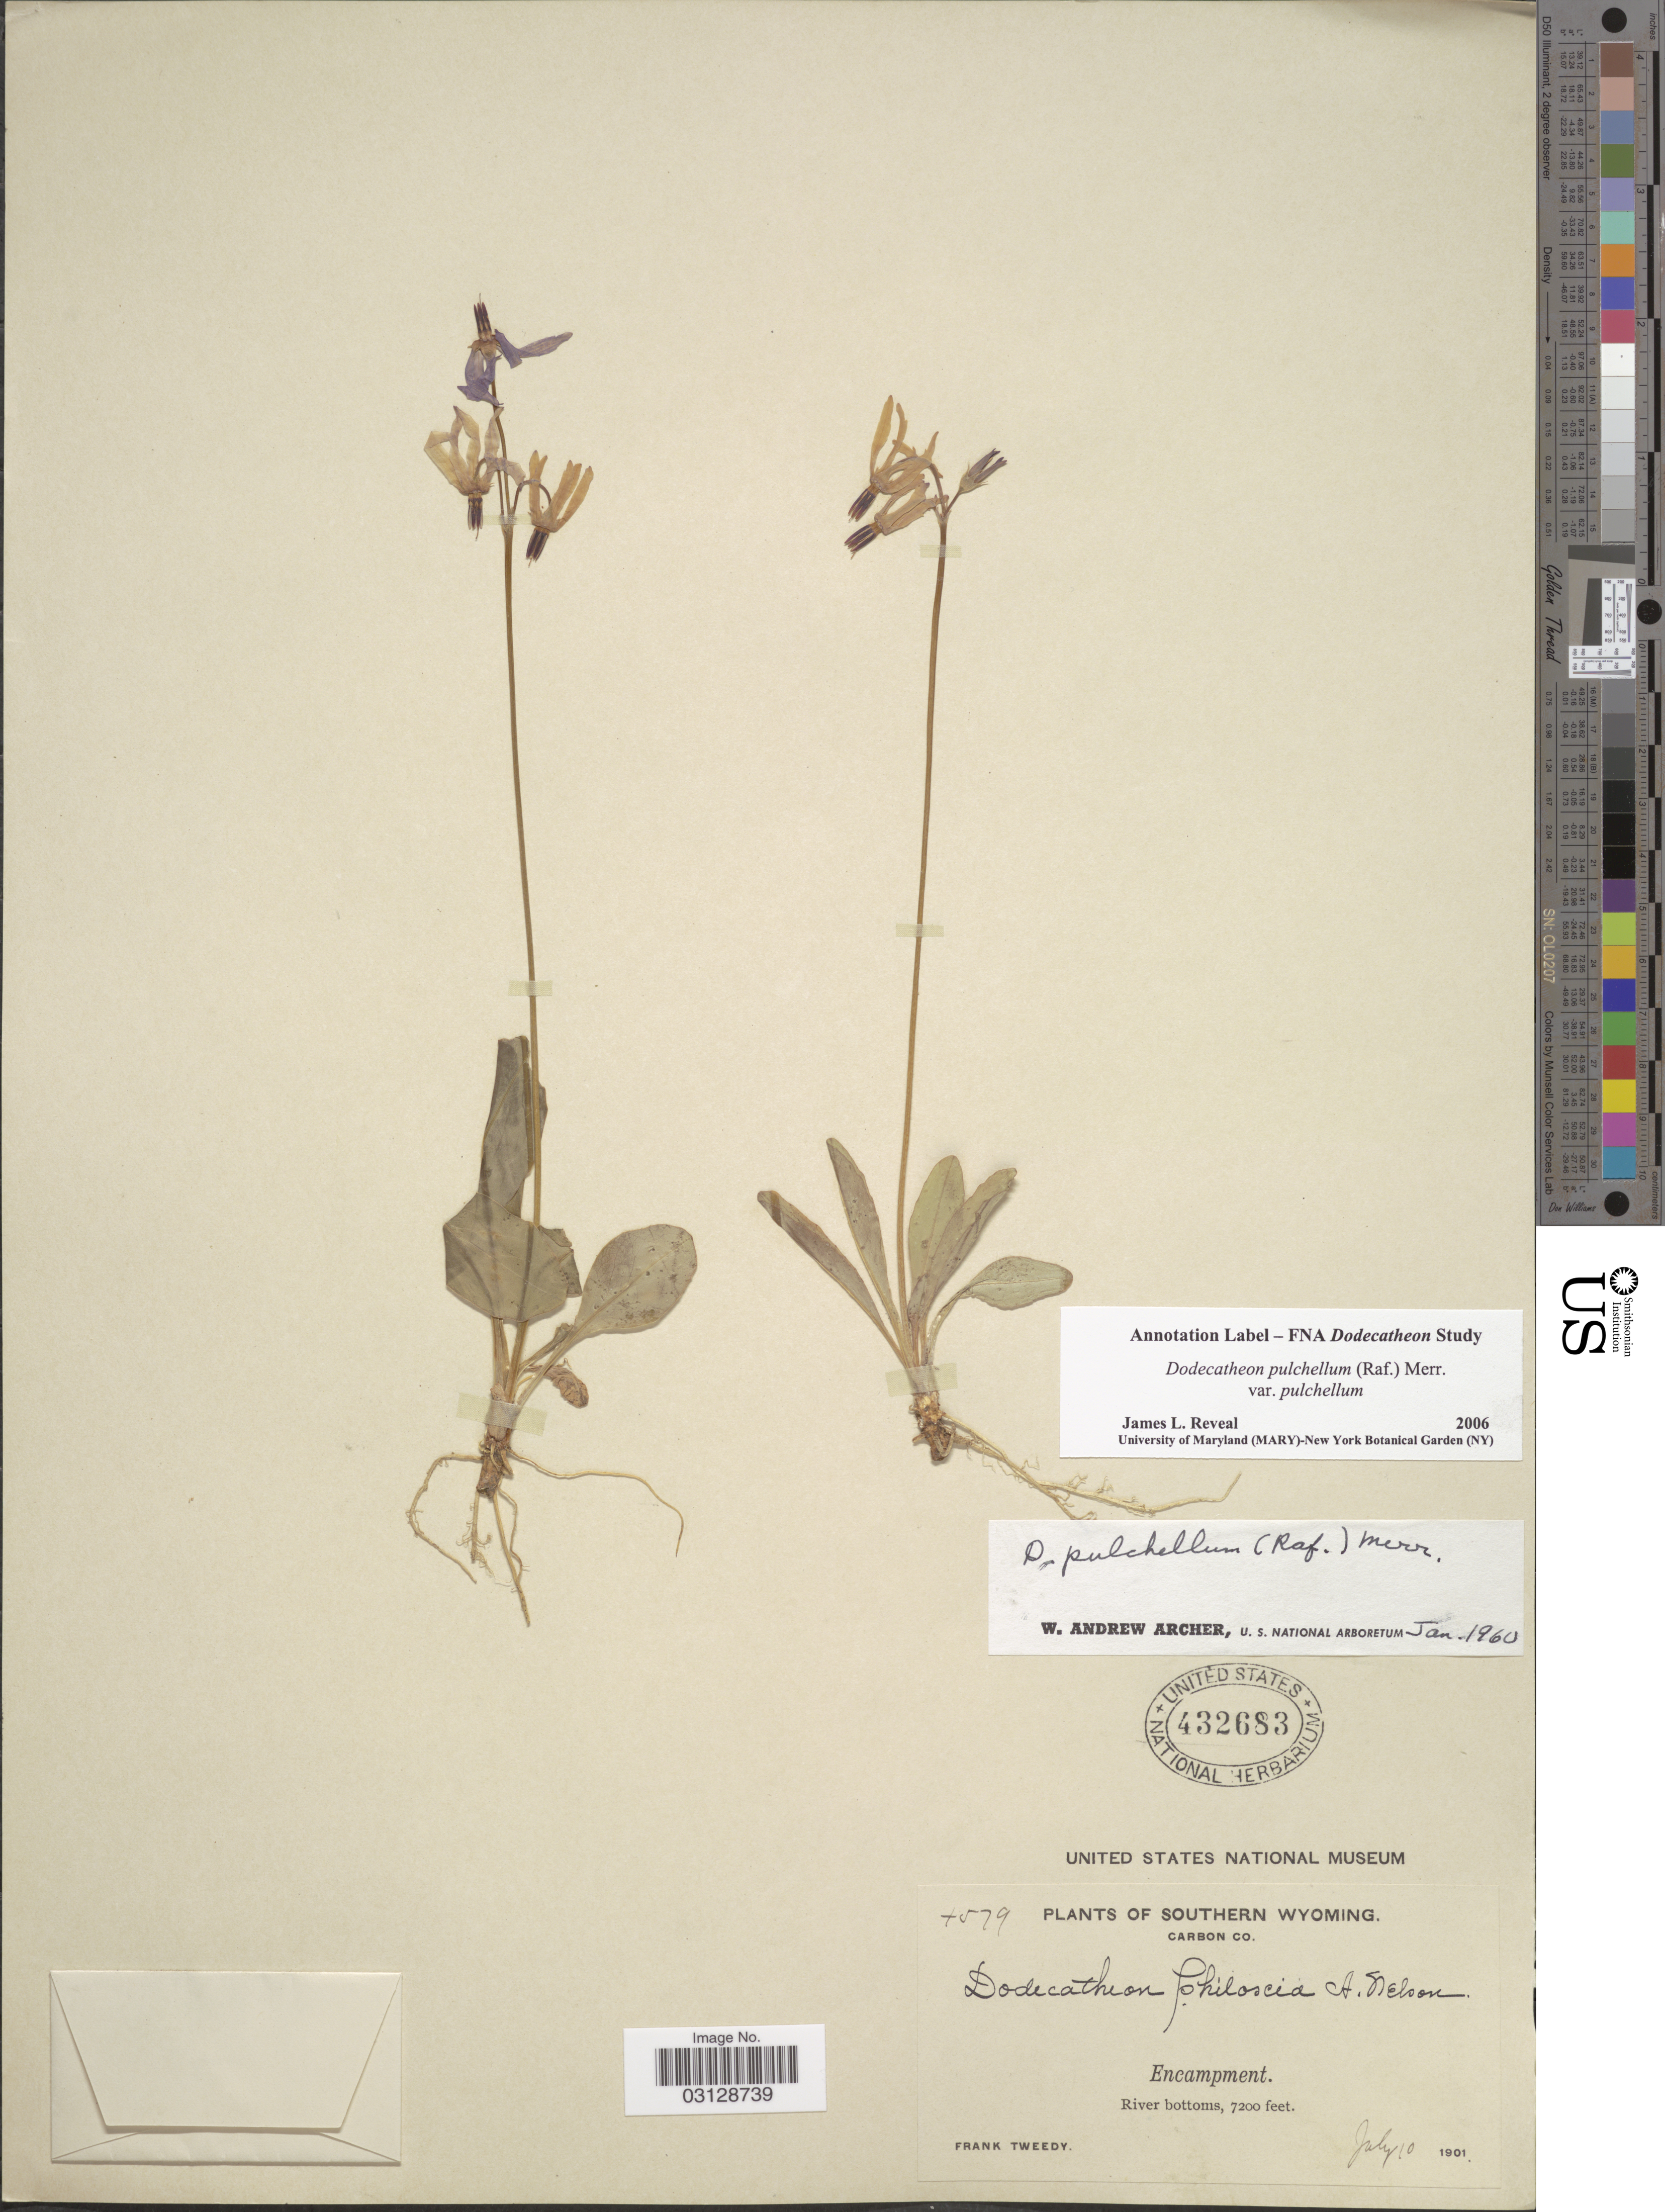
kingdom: Plantae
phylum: Tracheophyta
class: Magnoliopsida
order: Ericales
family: Primulaceae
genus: Dodecatheon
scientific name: Dodecatheon pulchellum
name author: (Raf.) Merr.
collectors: F. Tweedy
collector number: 4579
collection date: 1901-07-10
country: United States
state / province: Wyoming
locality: Southern Wyoming, Carbon Co. Encampment. River bottoms.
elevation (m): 2195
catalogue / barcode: US 432683